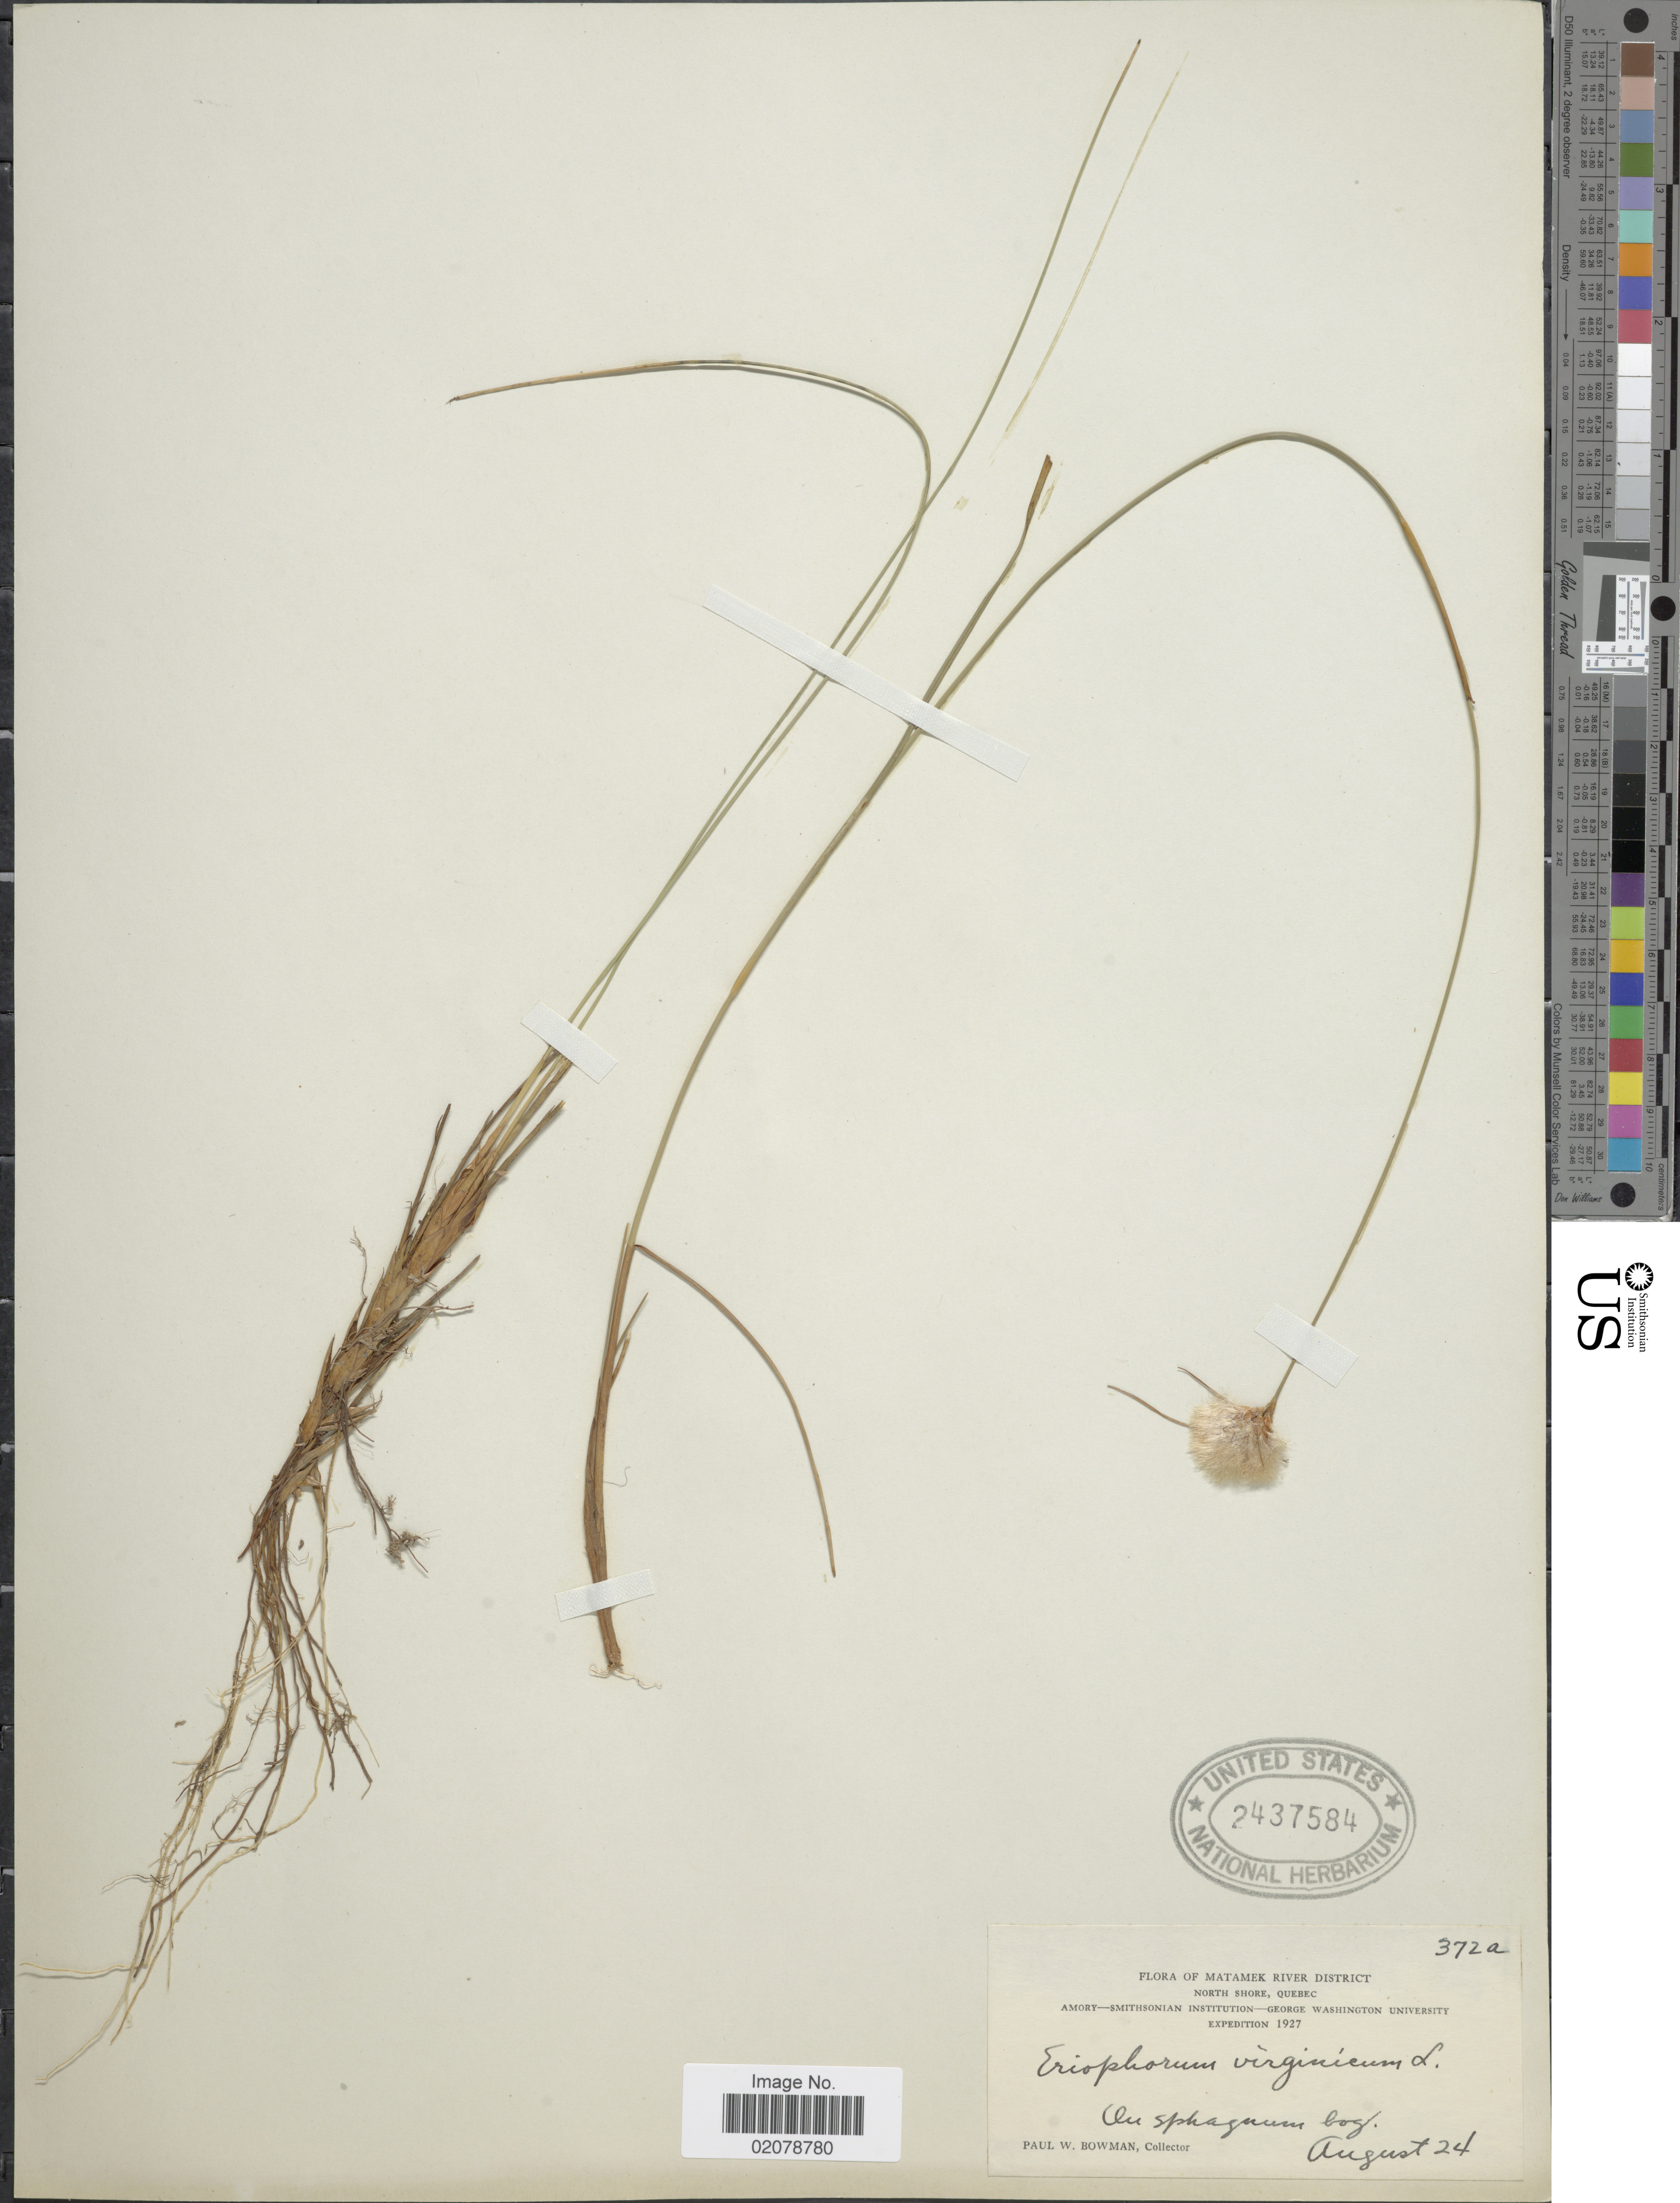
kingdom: Plantae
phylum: Tracheophyta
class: Liliopsida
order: Poales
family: Cyperaceae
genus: Eriophorum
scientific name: Eriophorum virginicum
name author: L.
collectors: P. Bowman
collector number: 372a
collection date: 1927-08-24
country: Canada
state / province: Quebec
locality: Matamek River District. North shore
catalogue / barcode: US 2437584